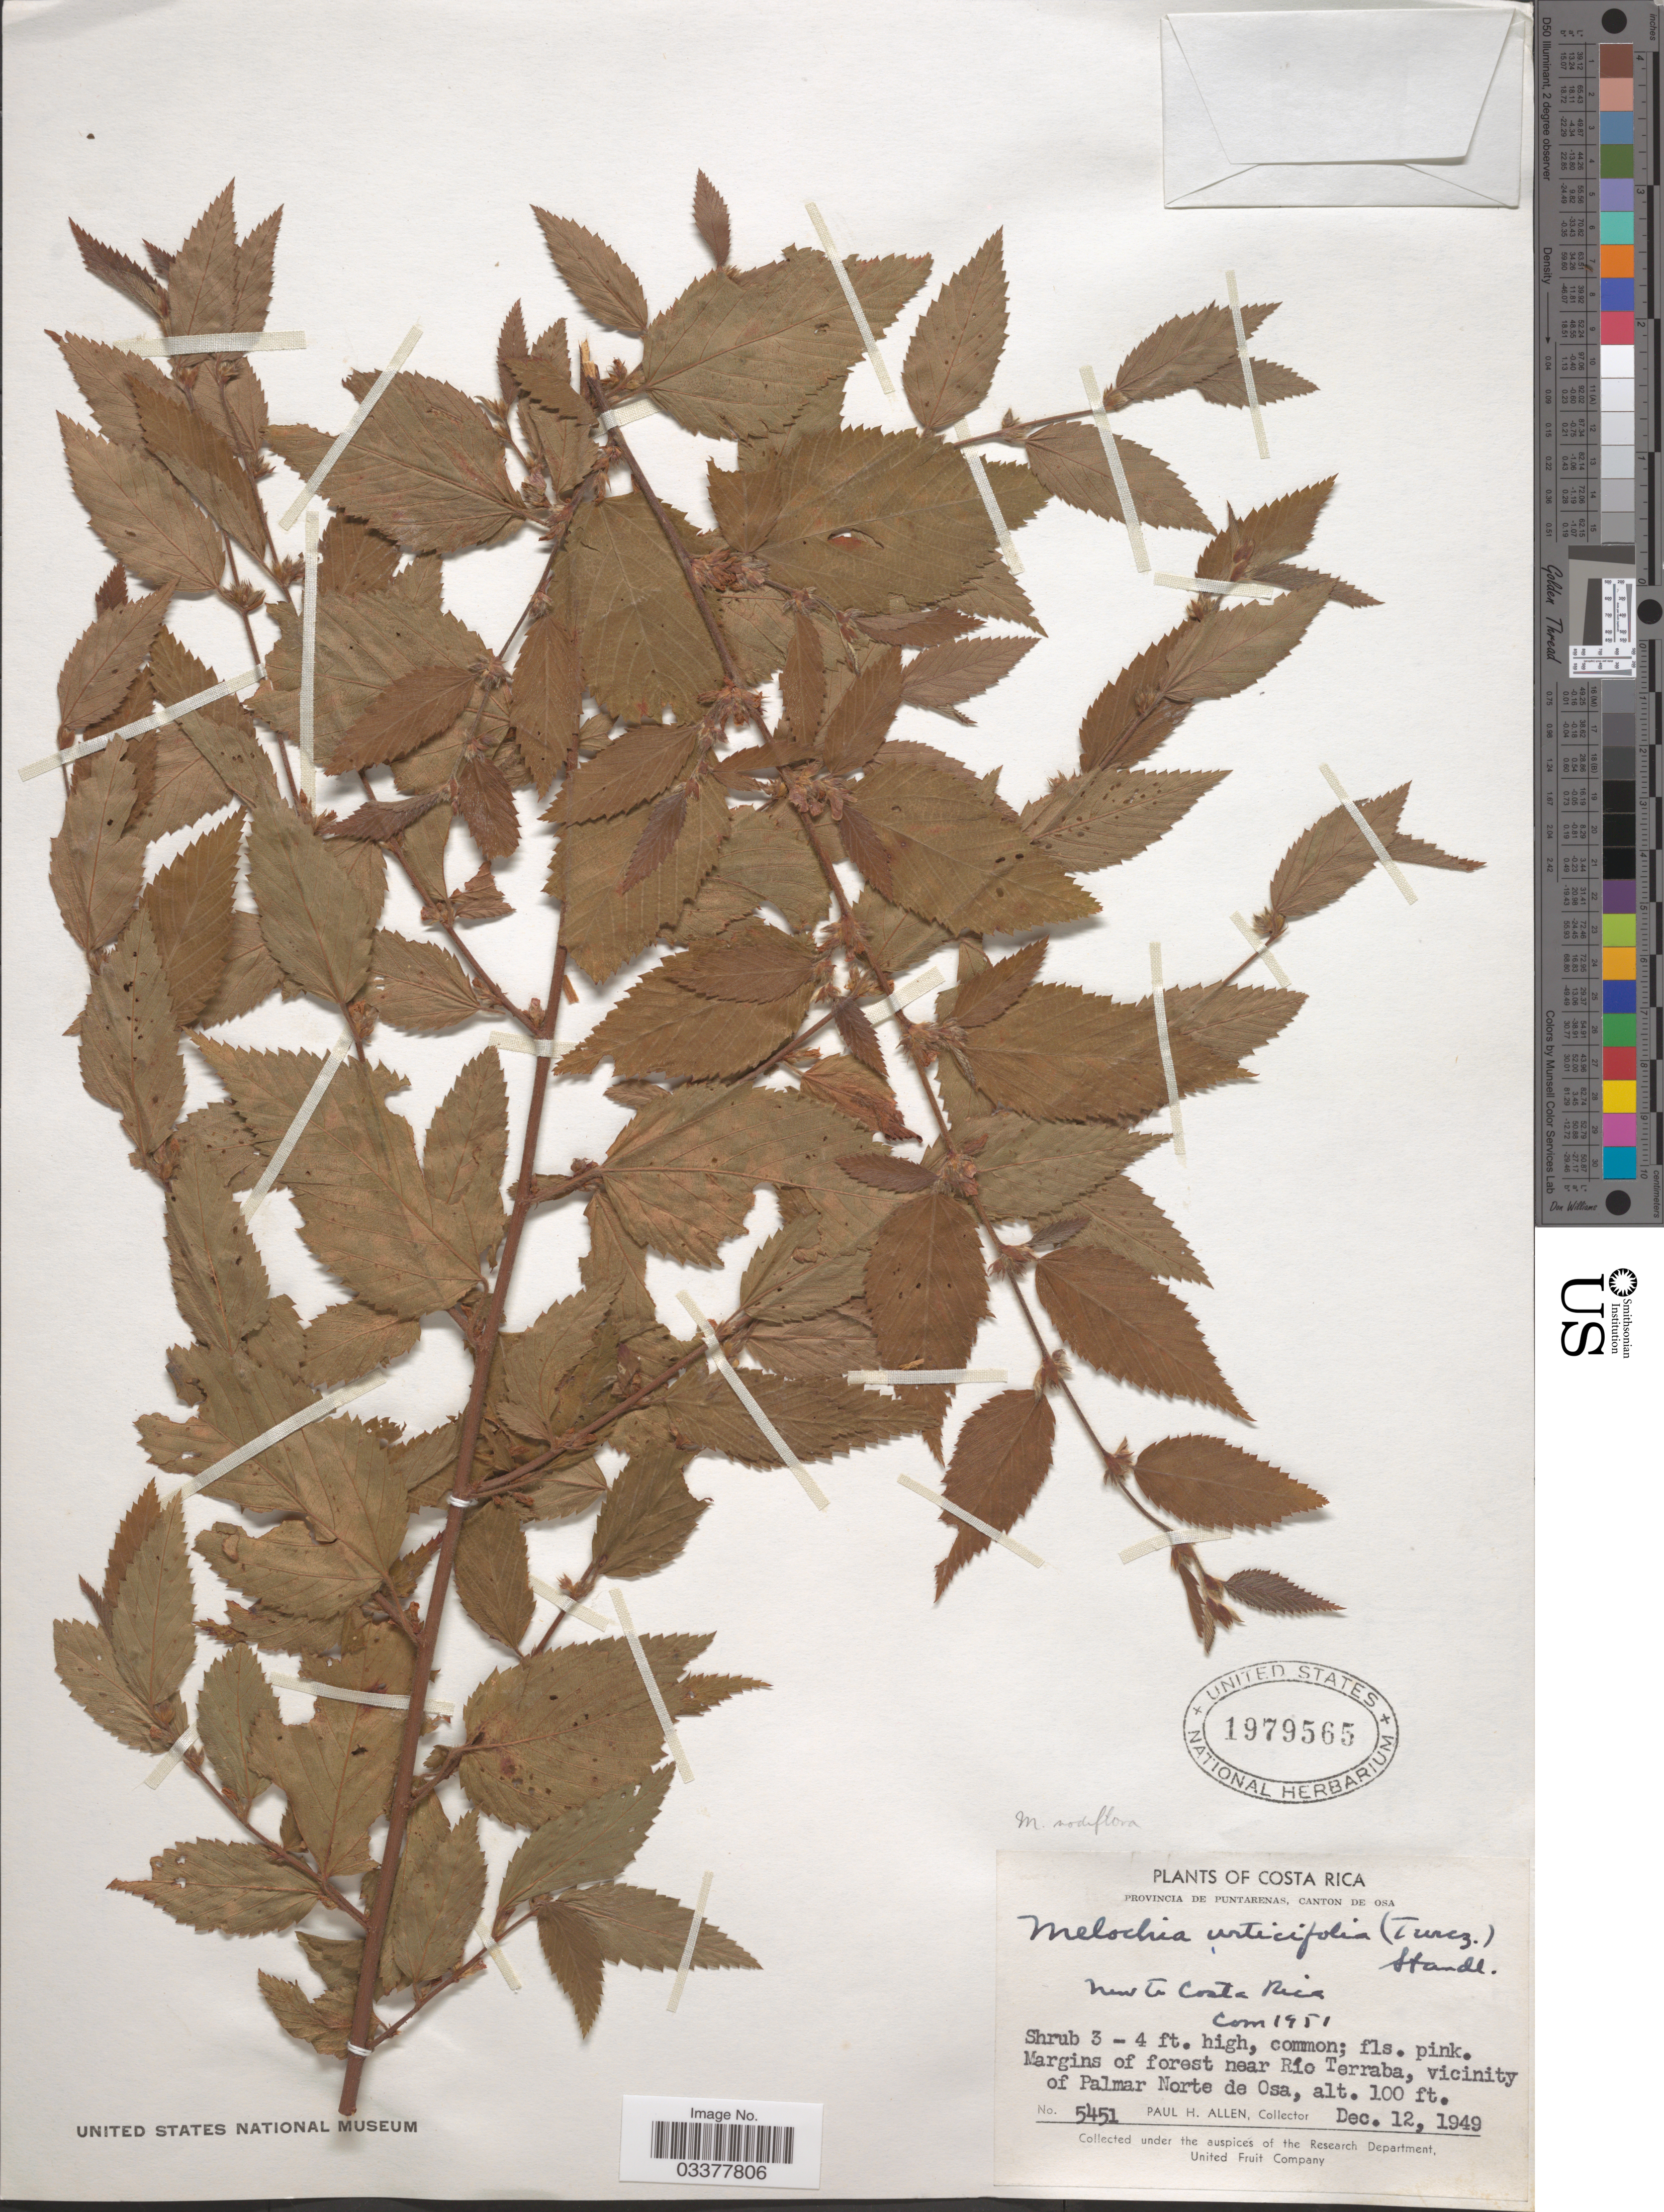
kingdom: Plantae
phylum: Tracheophyta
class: Magnoliopsida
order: Malvales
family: Malvaceae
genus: Melochia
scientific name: Melochia nodiflora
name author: Sw.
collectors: P. H. Allen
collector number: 5451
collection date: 1949-12-12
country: Costa Rica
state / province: Puntarenas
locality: Canton de Osa. Margins of forest near Río Terraba, vicinity of Palmar Norte de Osa.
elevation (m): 30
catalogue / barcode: US 1979565